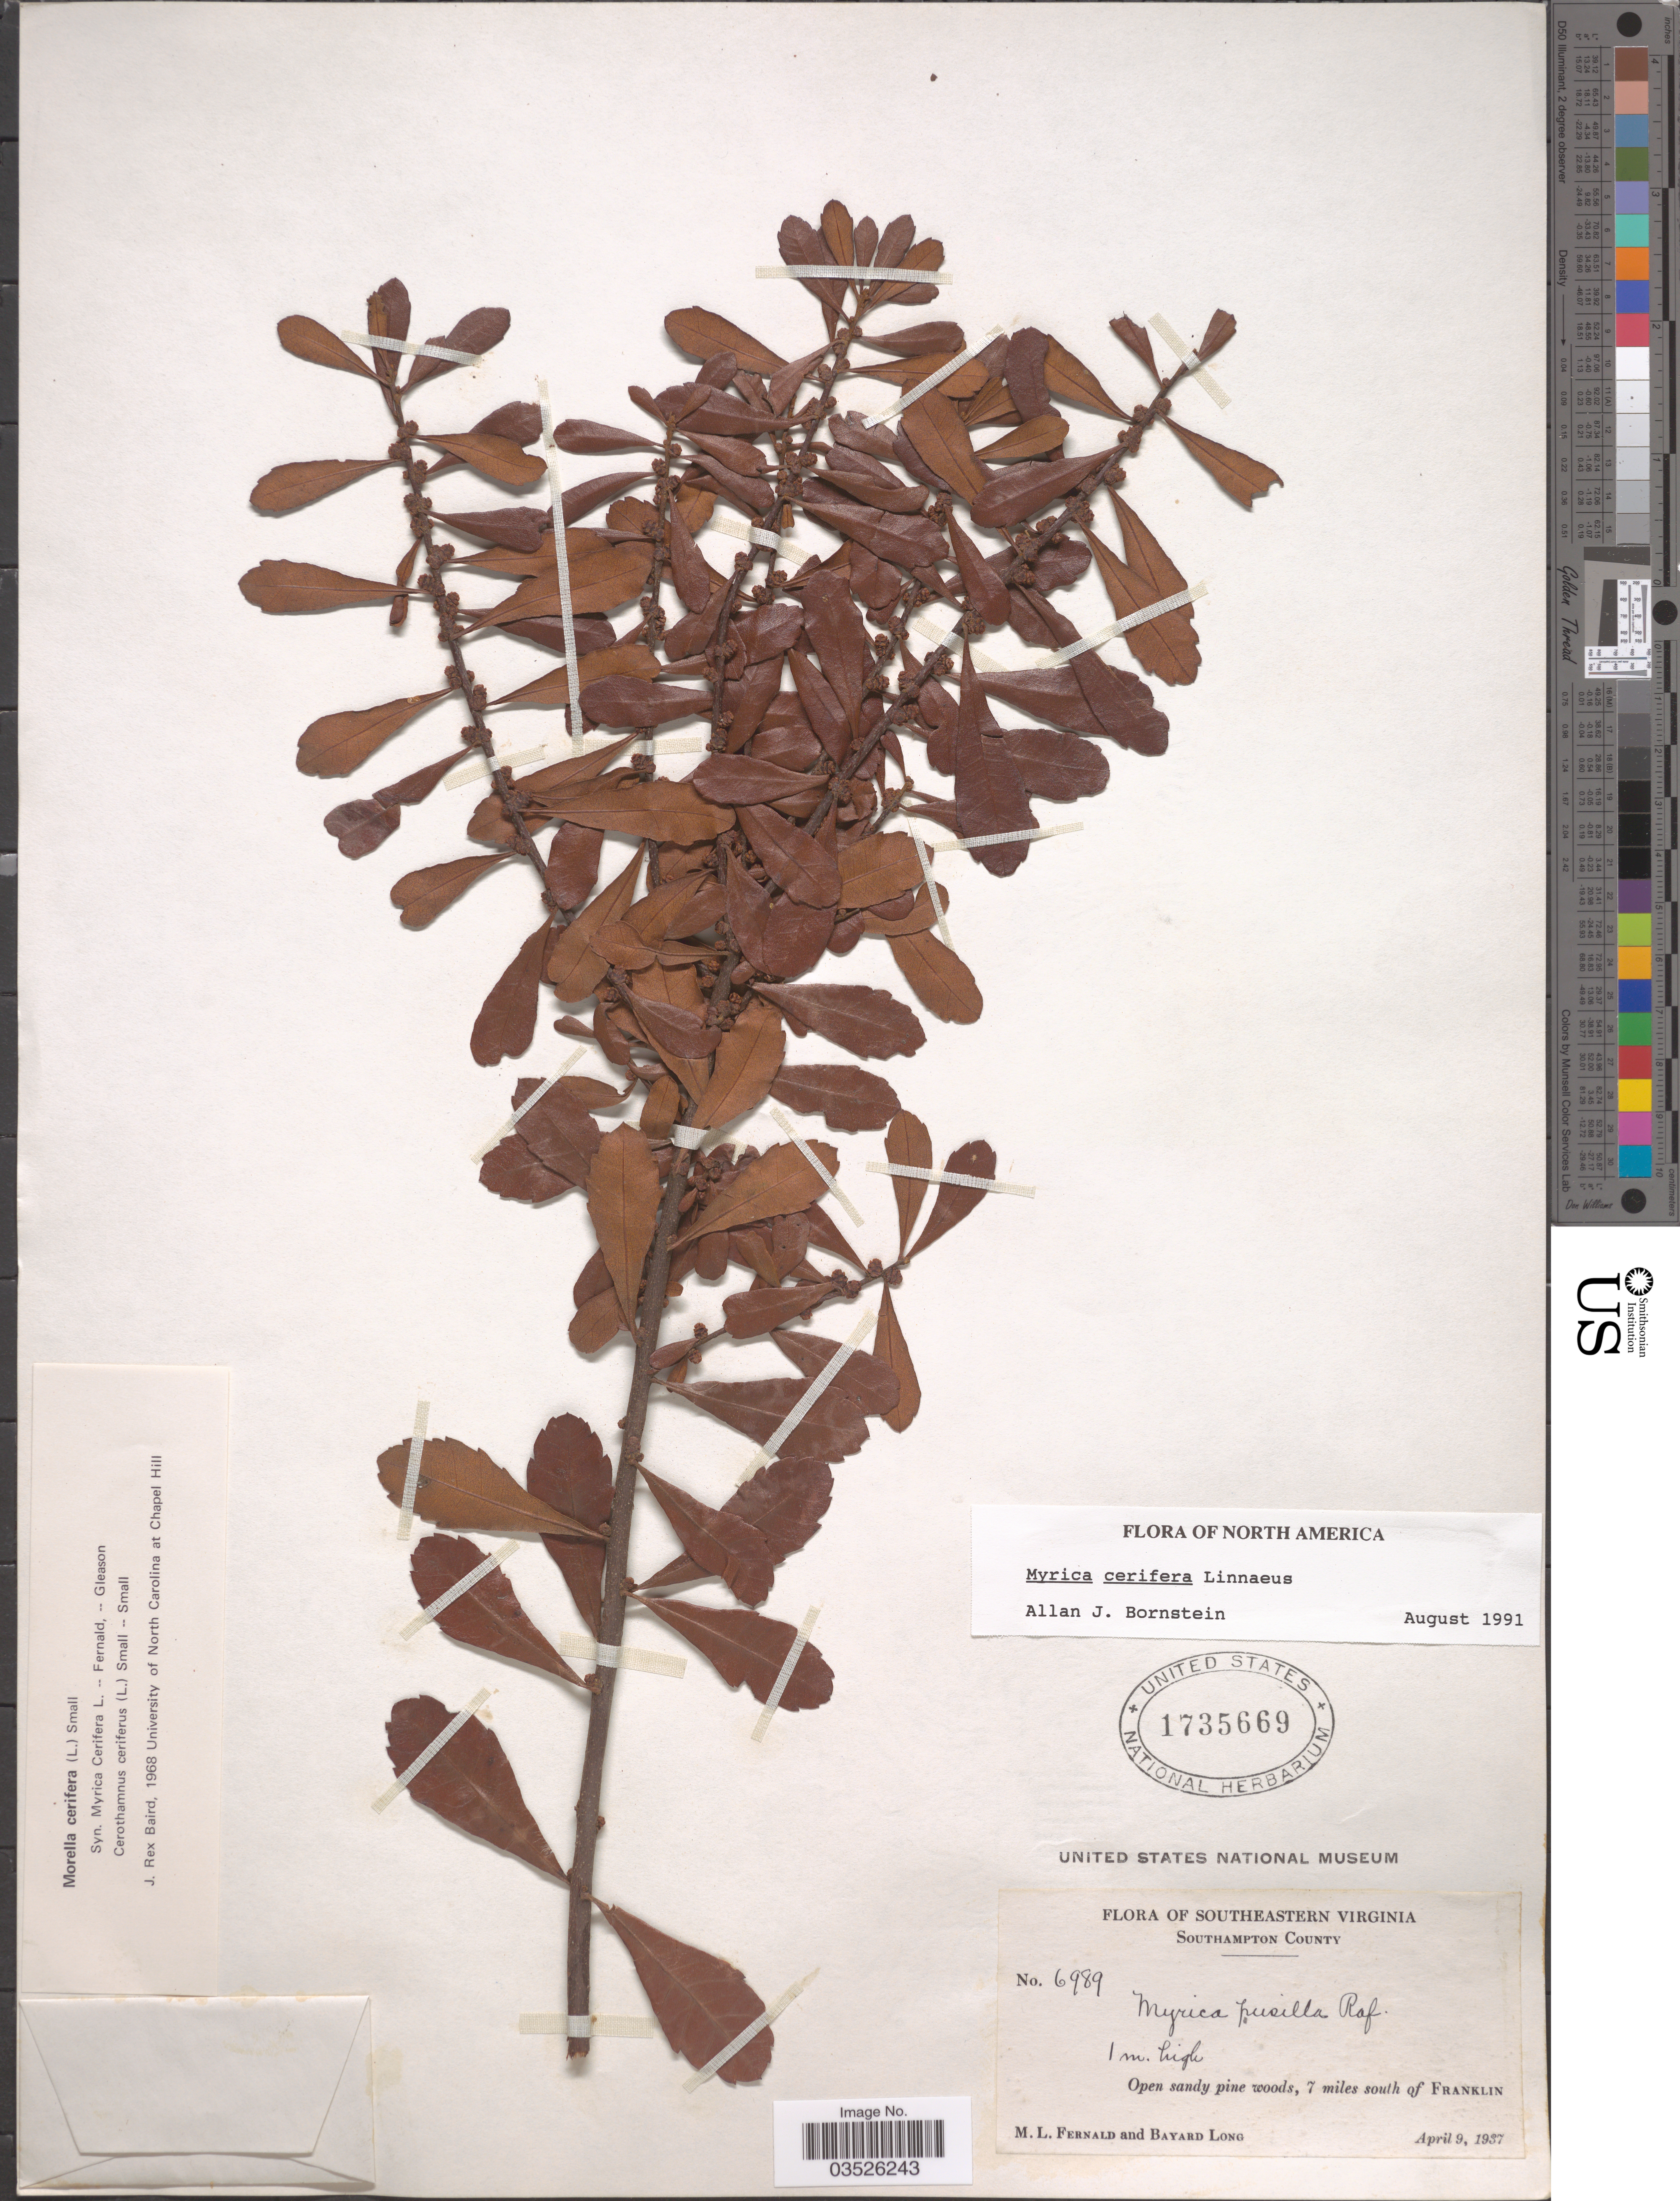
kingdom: Plantae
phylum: Tracheophyta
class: Magnoliopsida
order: Fagales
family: Myricaceae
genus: Morella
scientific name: Morella pumila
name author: (Michx.) Small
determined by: Strong, Mark T., (BOT), Smithsonian Institution - National Museum of Natural History (UNITED STATES)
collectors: M. L. Fernald & B. Long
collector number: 6989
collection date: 1937-04-09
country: United States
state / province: Virginia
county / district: Southampton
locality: Southeastern Virginia. Southampton County. Open sandy pine woods, 7 miles south of Franklin.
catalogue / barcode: US 1735669